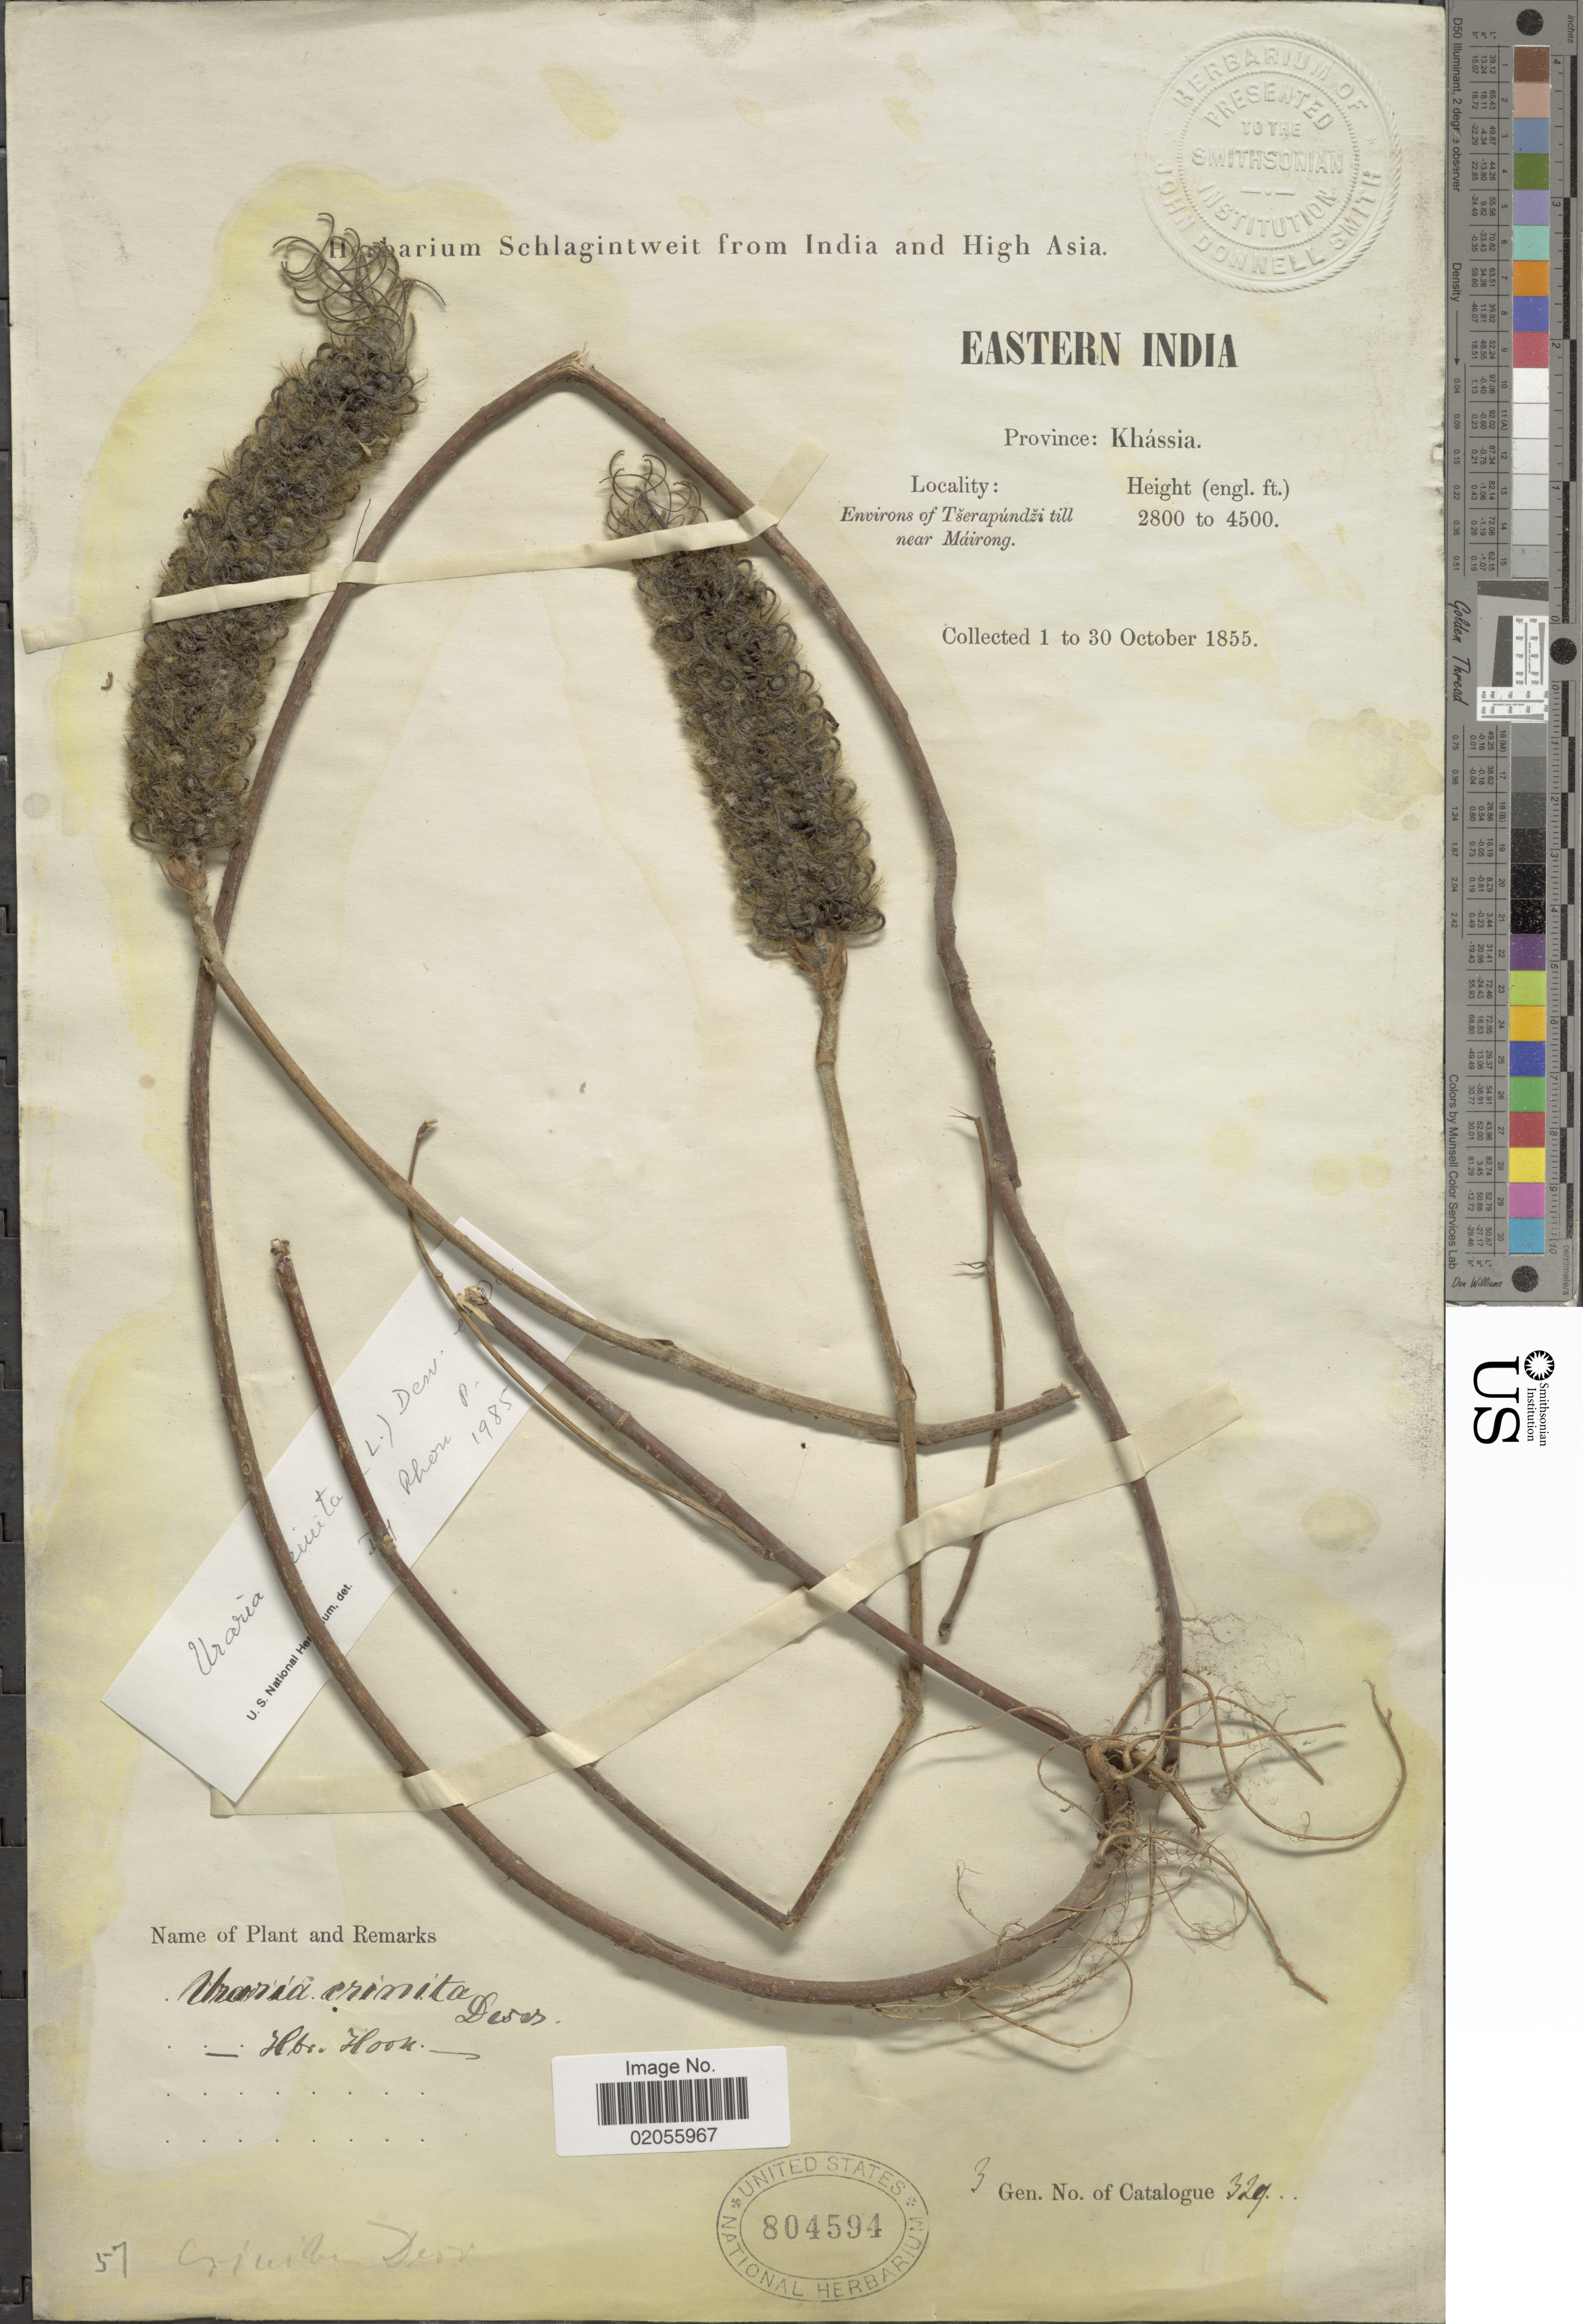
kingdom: Plantae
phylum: Tracheophyta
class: Magnoliopsida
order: Fabales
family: Fabaceae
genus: Uraria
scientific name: Uraria crinita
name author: (L.) Desv.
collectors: ex herb. Schlagintweit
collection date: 1855-10-01/1855-10-30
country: India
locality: Eastern India, province : Khassia, Environs of Tserapundzi till near Mairong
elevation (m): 853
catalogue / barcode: US 804594